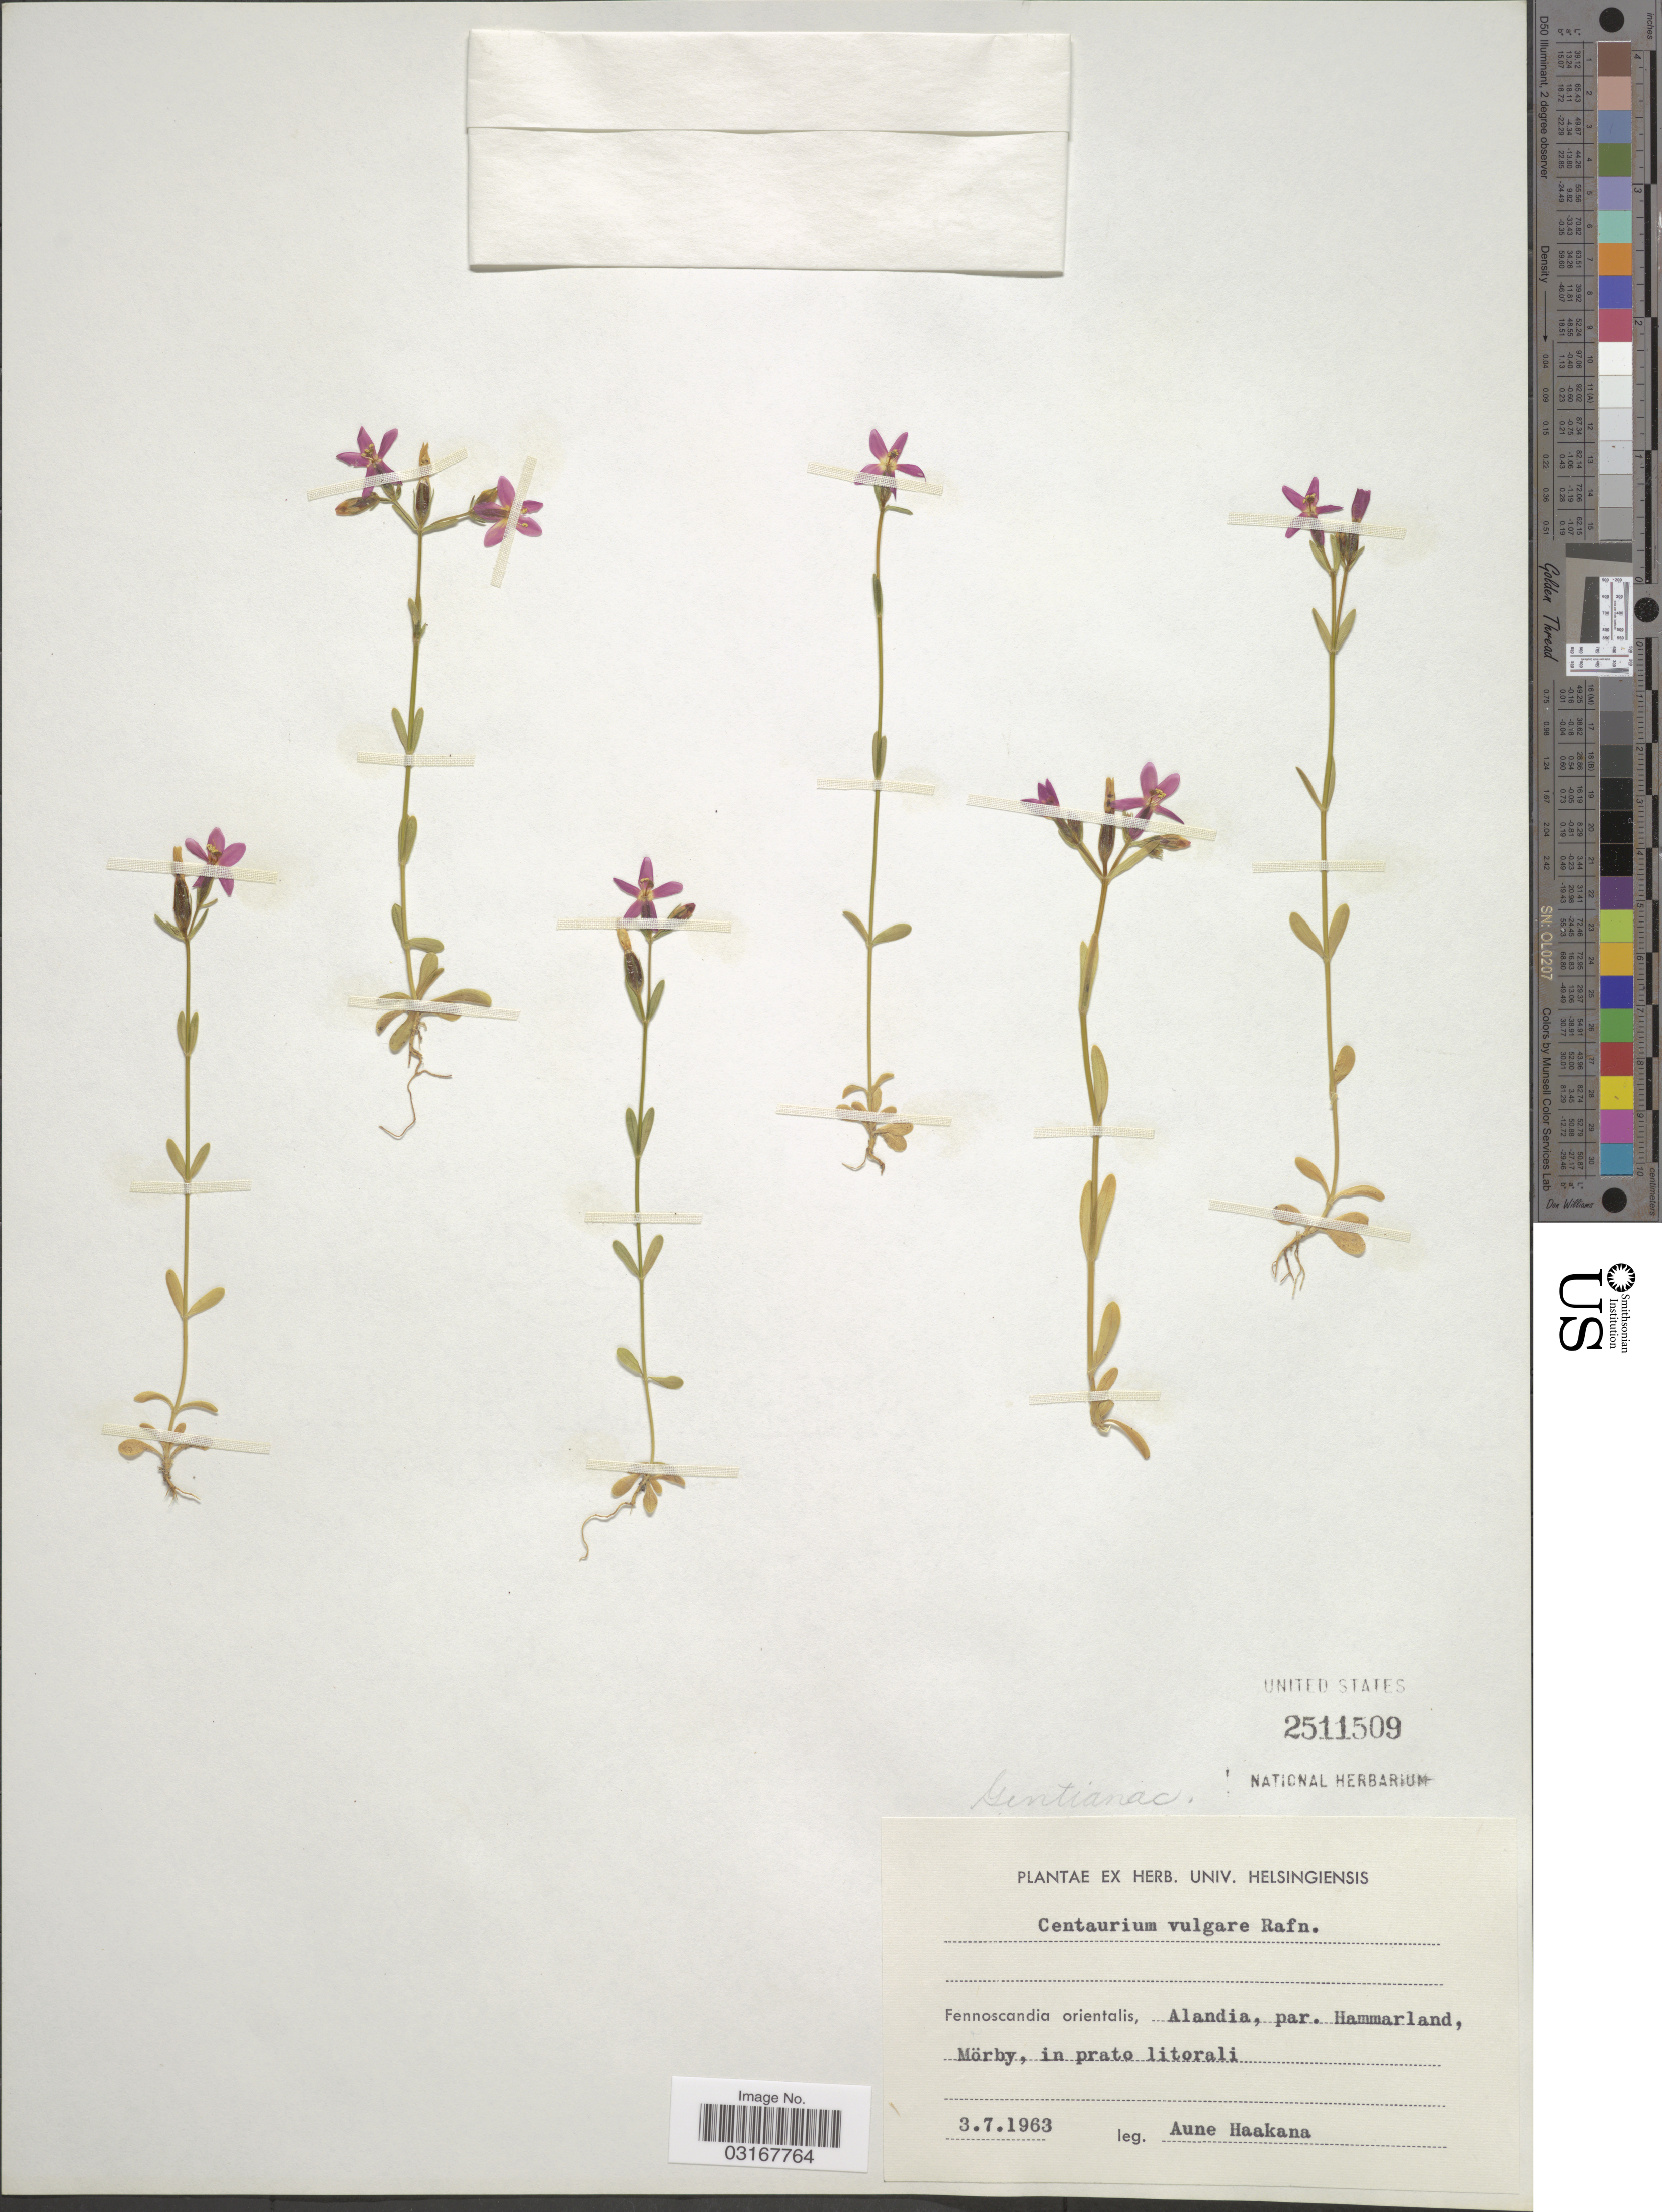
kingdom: Plantae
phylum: Tracheophyta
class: Magnoliopsida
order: Gentianales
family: Gentianaceae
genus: Centaurium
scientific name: Centaurium vulgaris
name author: Godr.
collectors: A. Haakana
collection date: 1963-07-03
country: Finland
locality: Fennoscandia orientalis, Alandia, par. Hammarland, Mörby, in prato litorali.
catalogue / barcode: US 2511509